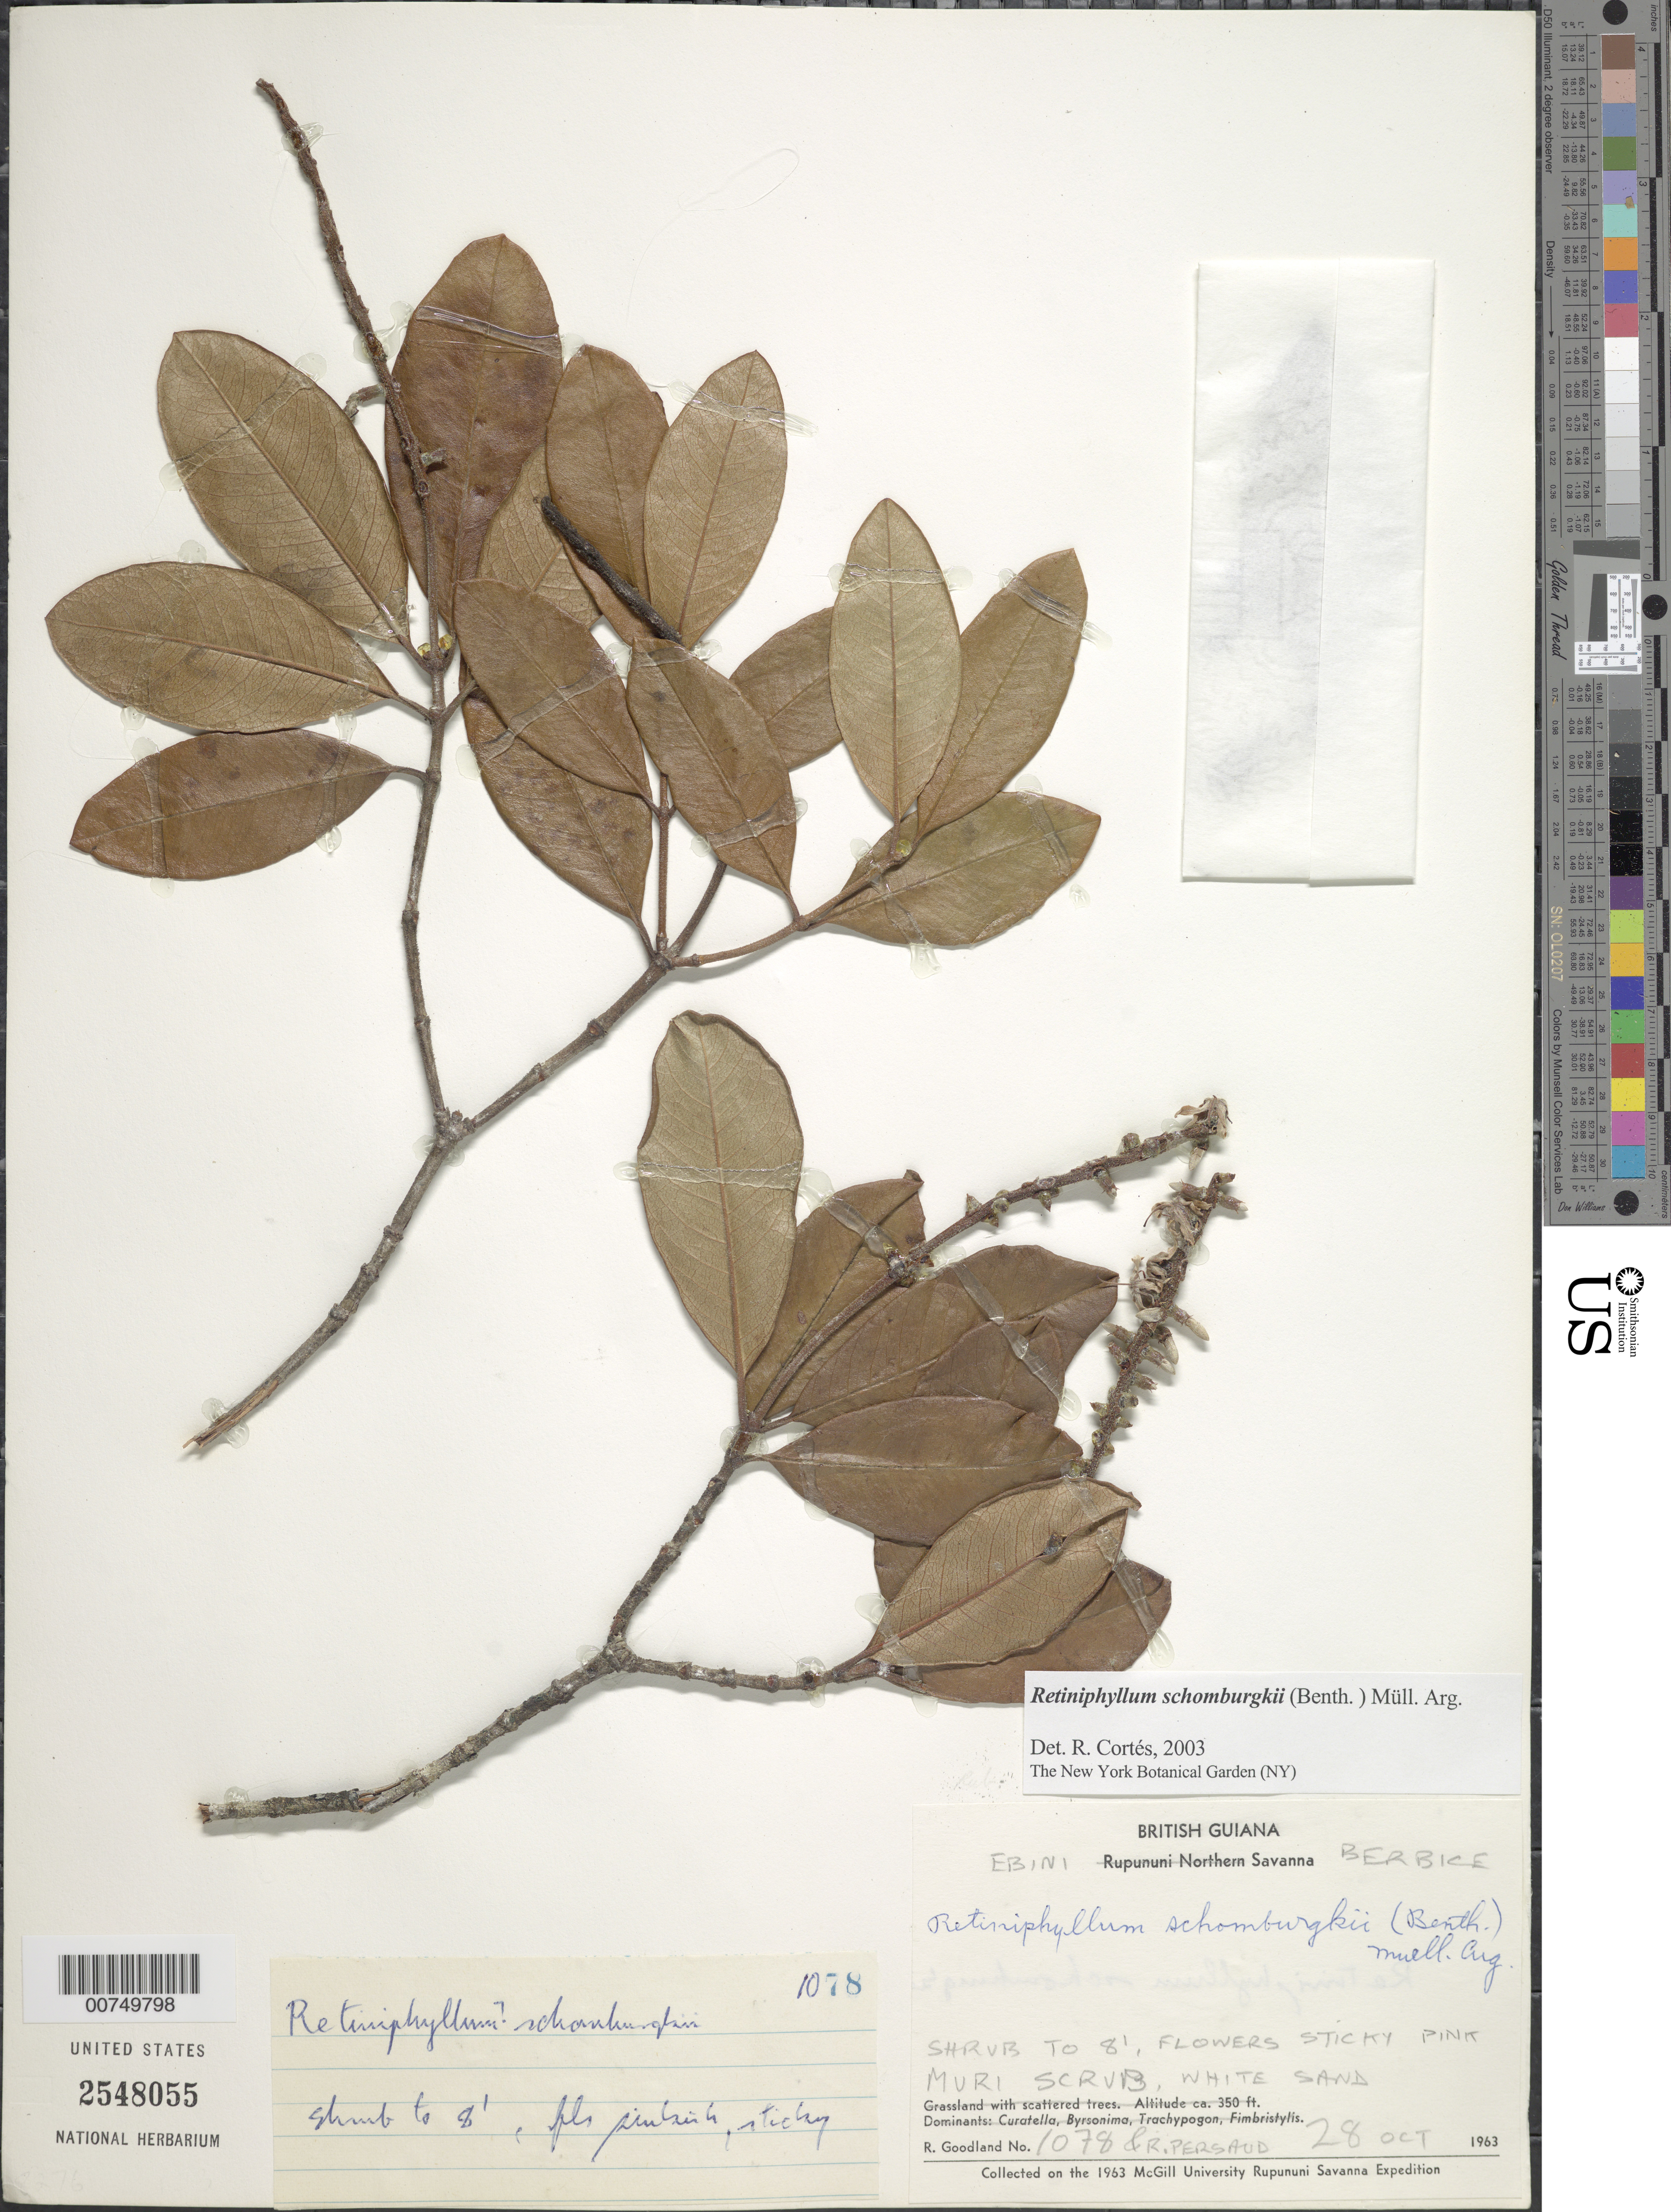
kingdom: Plantae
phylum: Tracheophyta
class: Magnoliopsida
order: Gentianales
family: Rubiaceae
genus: Retiniphyllum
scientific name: Retiniphyllum schomburgkii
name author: (Benth.) Müll. Arg.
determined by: Cortes R., G.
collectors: R. Goodland & R. Persaud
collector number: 1078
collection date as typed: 28-Oct-63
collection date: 1963-10-28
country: Guyana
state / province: U. Demerara-Berbice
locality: Ebini Savanna, Berbice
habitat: Muri scrub, white sand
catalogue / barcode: US 2548055